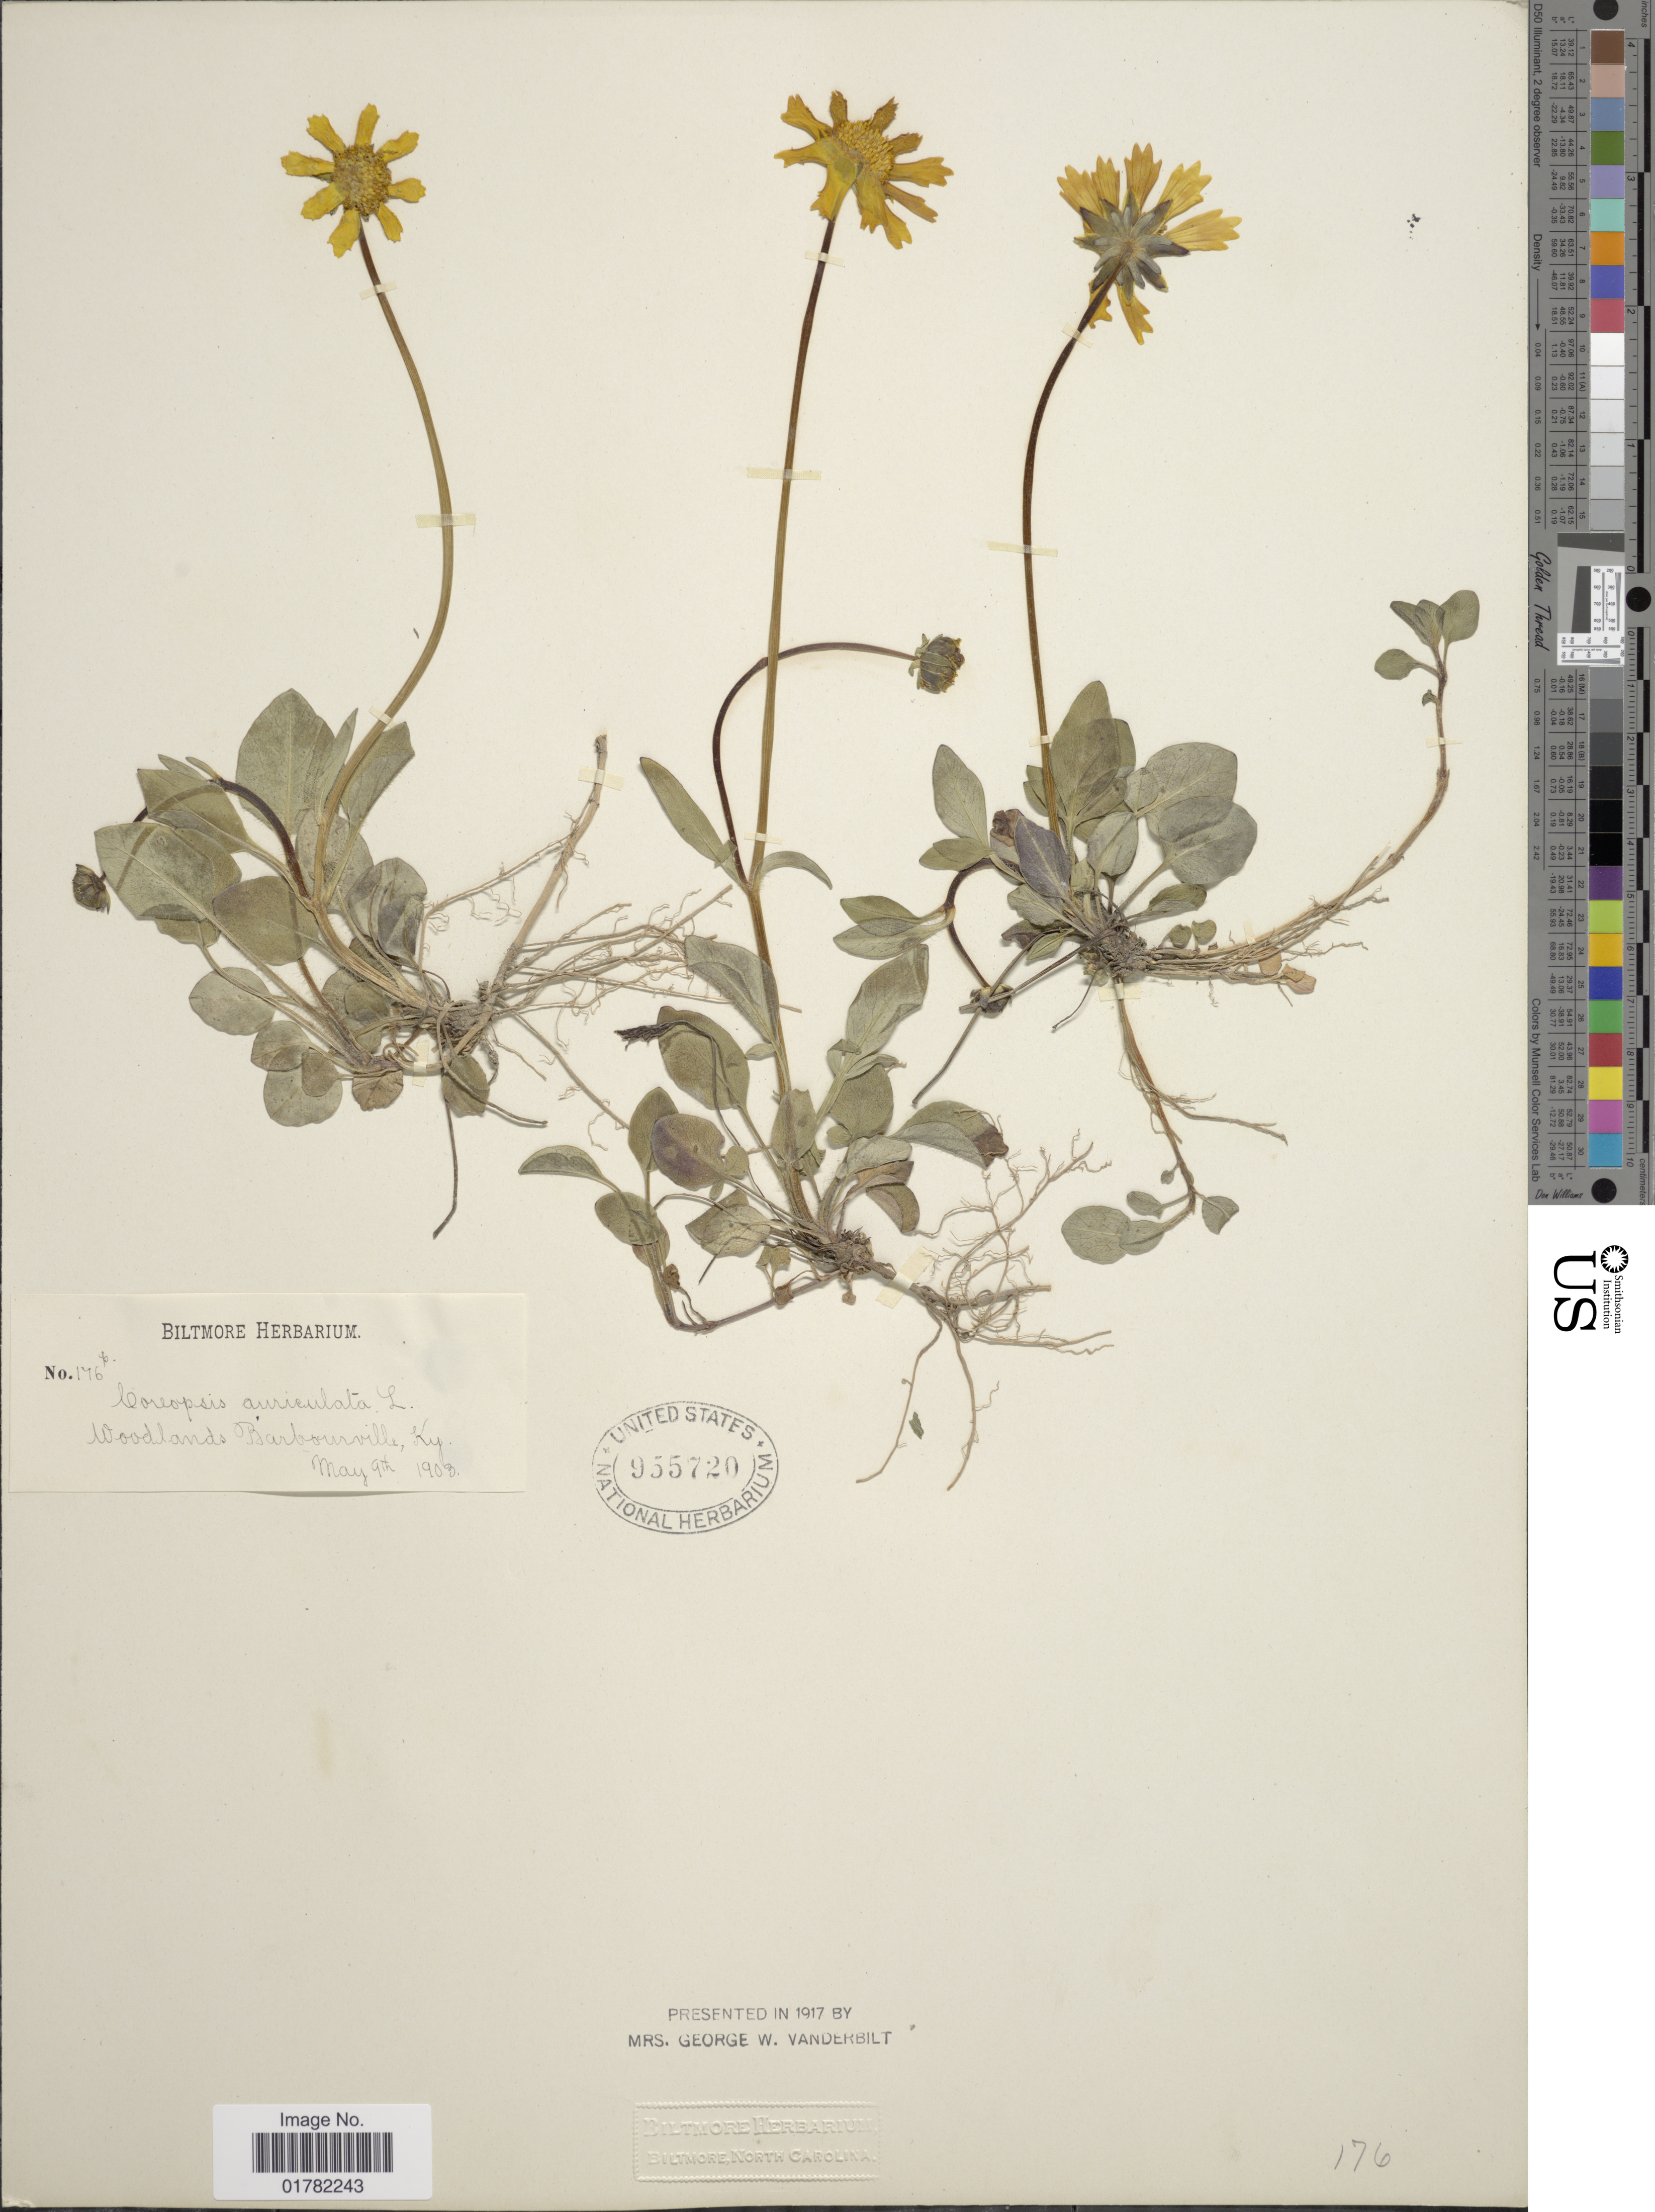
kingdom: Plantae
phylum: Tracheophyta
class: Magnoliopsida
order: Asterales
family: Asteraceae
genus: Coreopsis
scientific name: Coreopsis auriculata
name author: L.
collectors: ex herb. Biltmore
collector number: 176p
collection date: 1903-05-09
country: United States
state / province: Kentucky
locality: Woodlands Barbourville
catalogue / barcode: US 955720